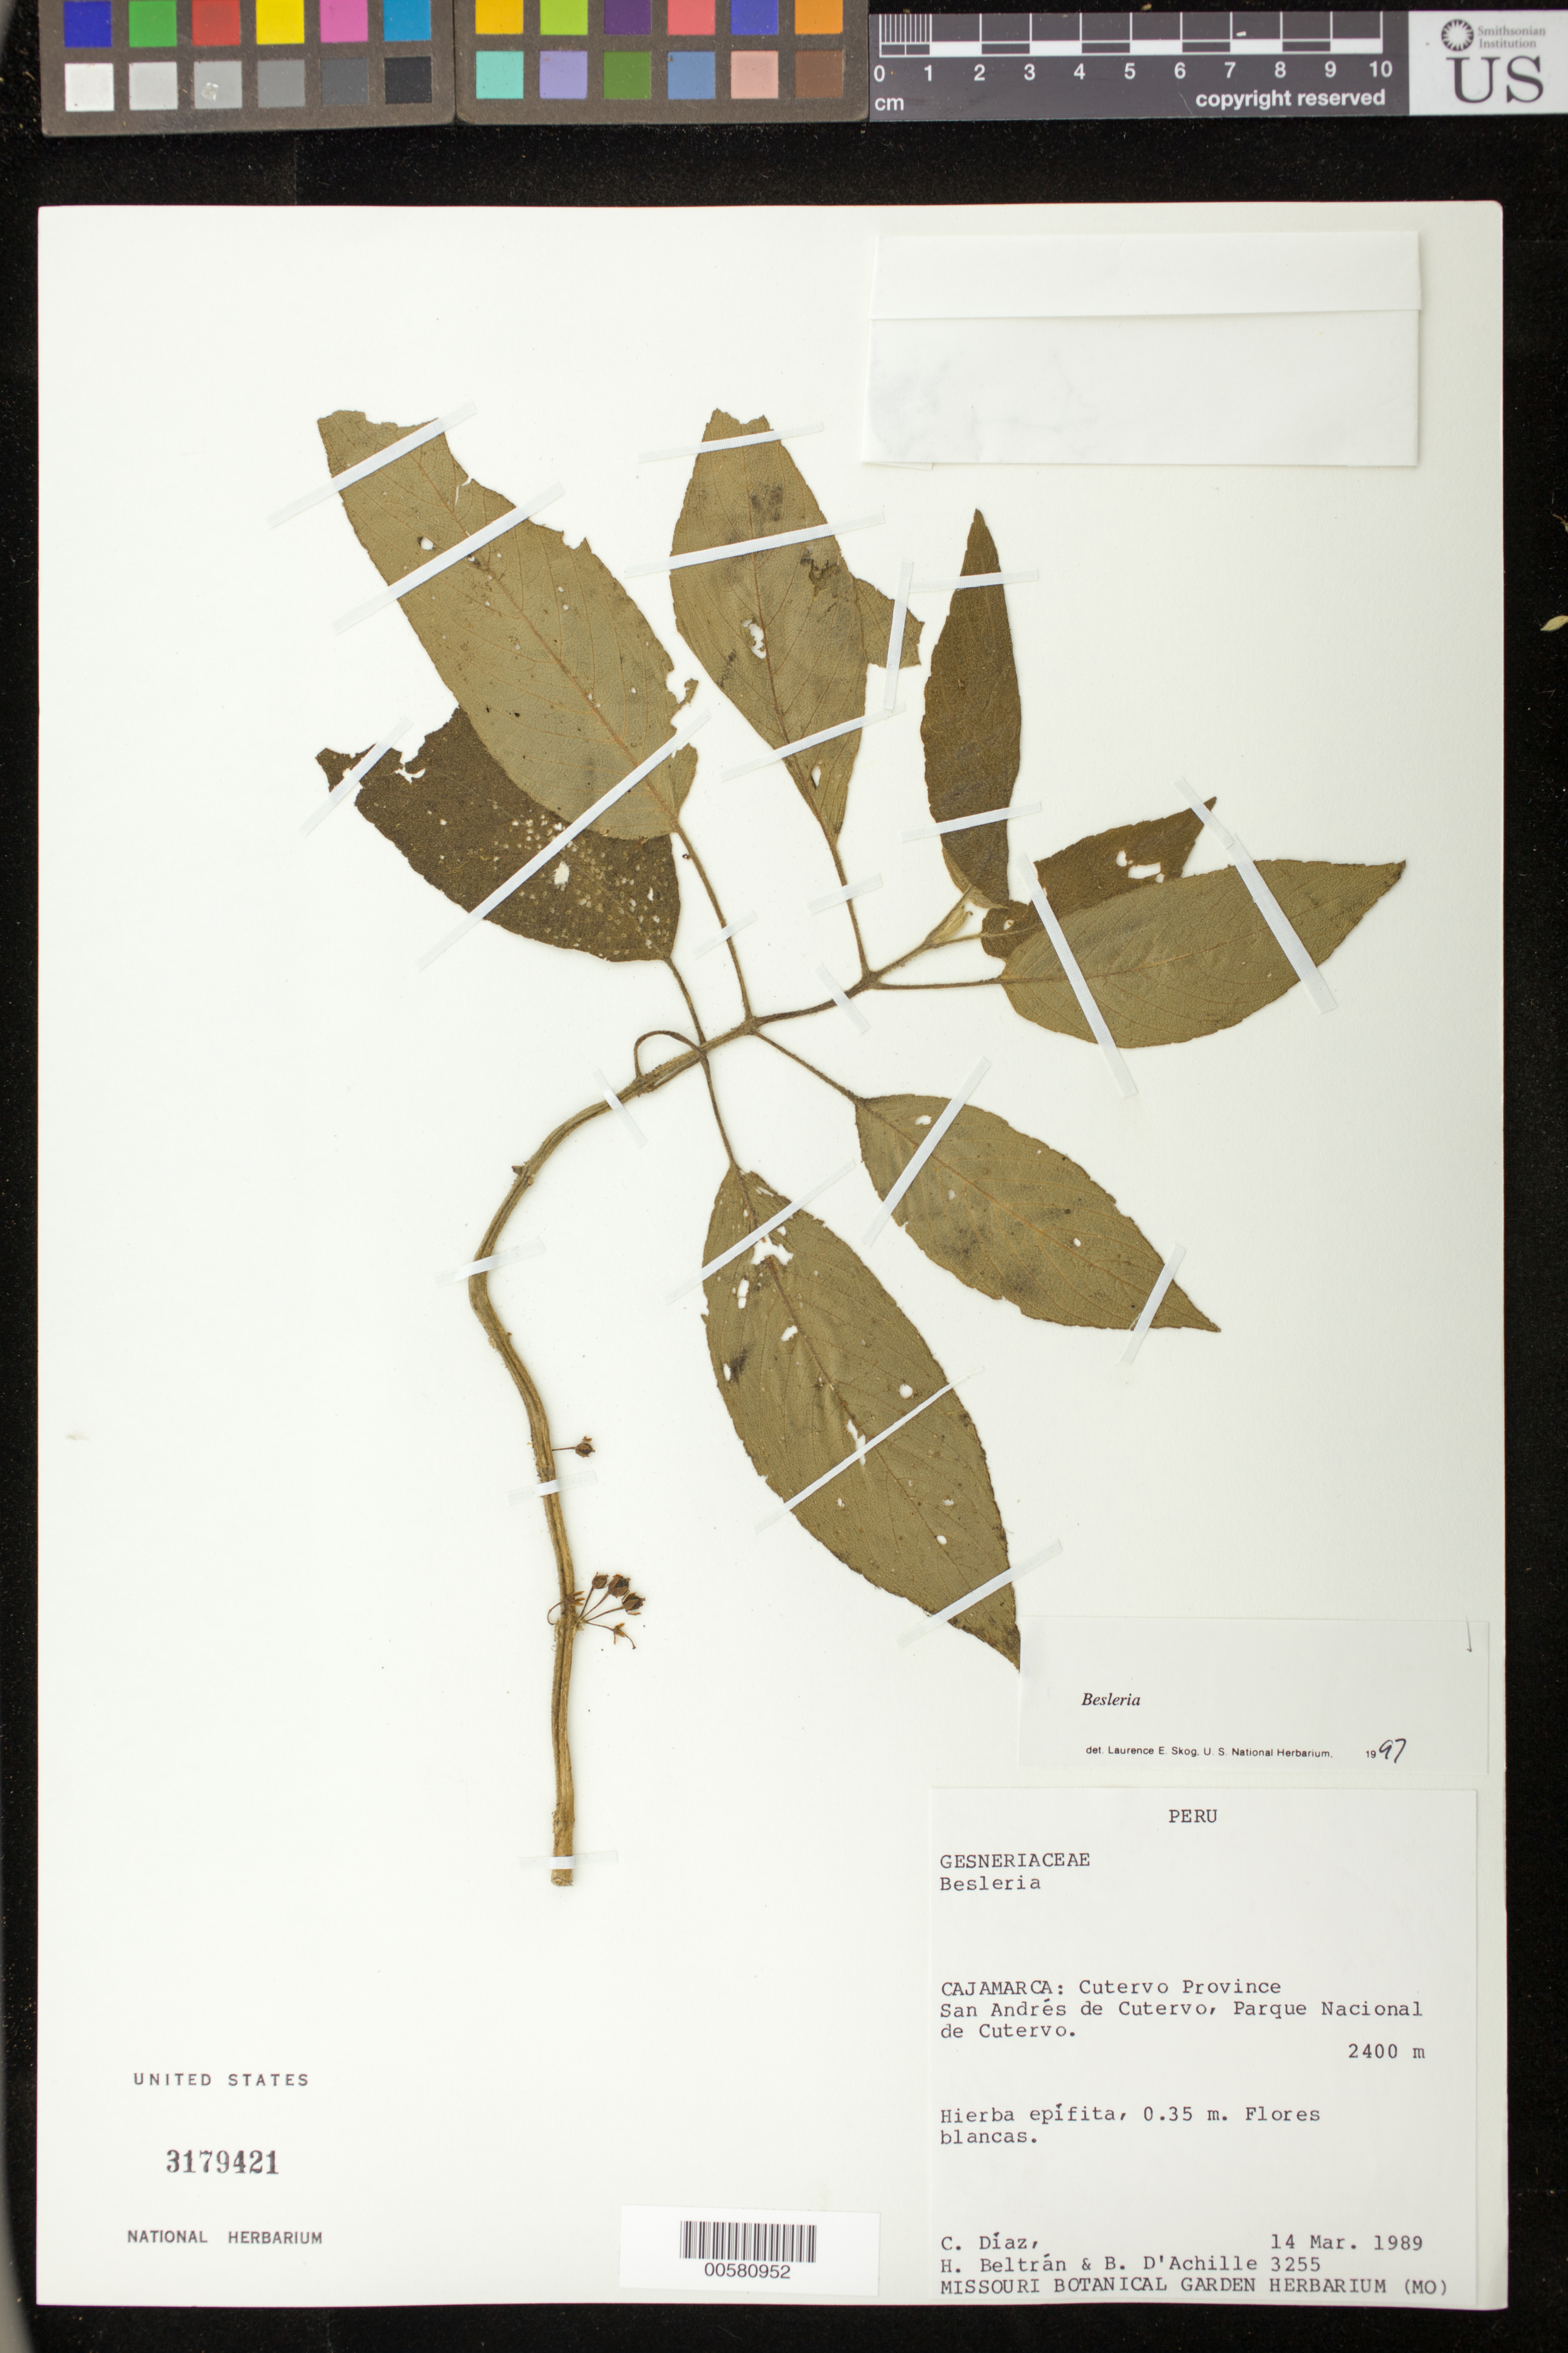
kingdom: Plantae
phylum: Tracheophyta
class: Magnoliopsida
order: Lamiales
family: Gesneriaceae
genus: Besleria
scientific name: Besleria sp.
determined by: Skog, Laurence E.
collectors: C. Díaz S., H. Beltrán & B. D'achille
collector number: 3255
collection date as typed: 14 Mar 1989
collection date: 1989-03-14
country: Peru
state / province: Cajamarca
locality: Prov. Cutervo; San Andrés de Cutervo, Parque Nacional de Cutervo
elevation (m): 2400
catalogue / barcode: US 3179421